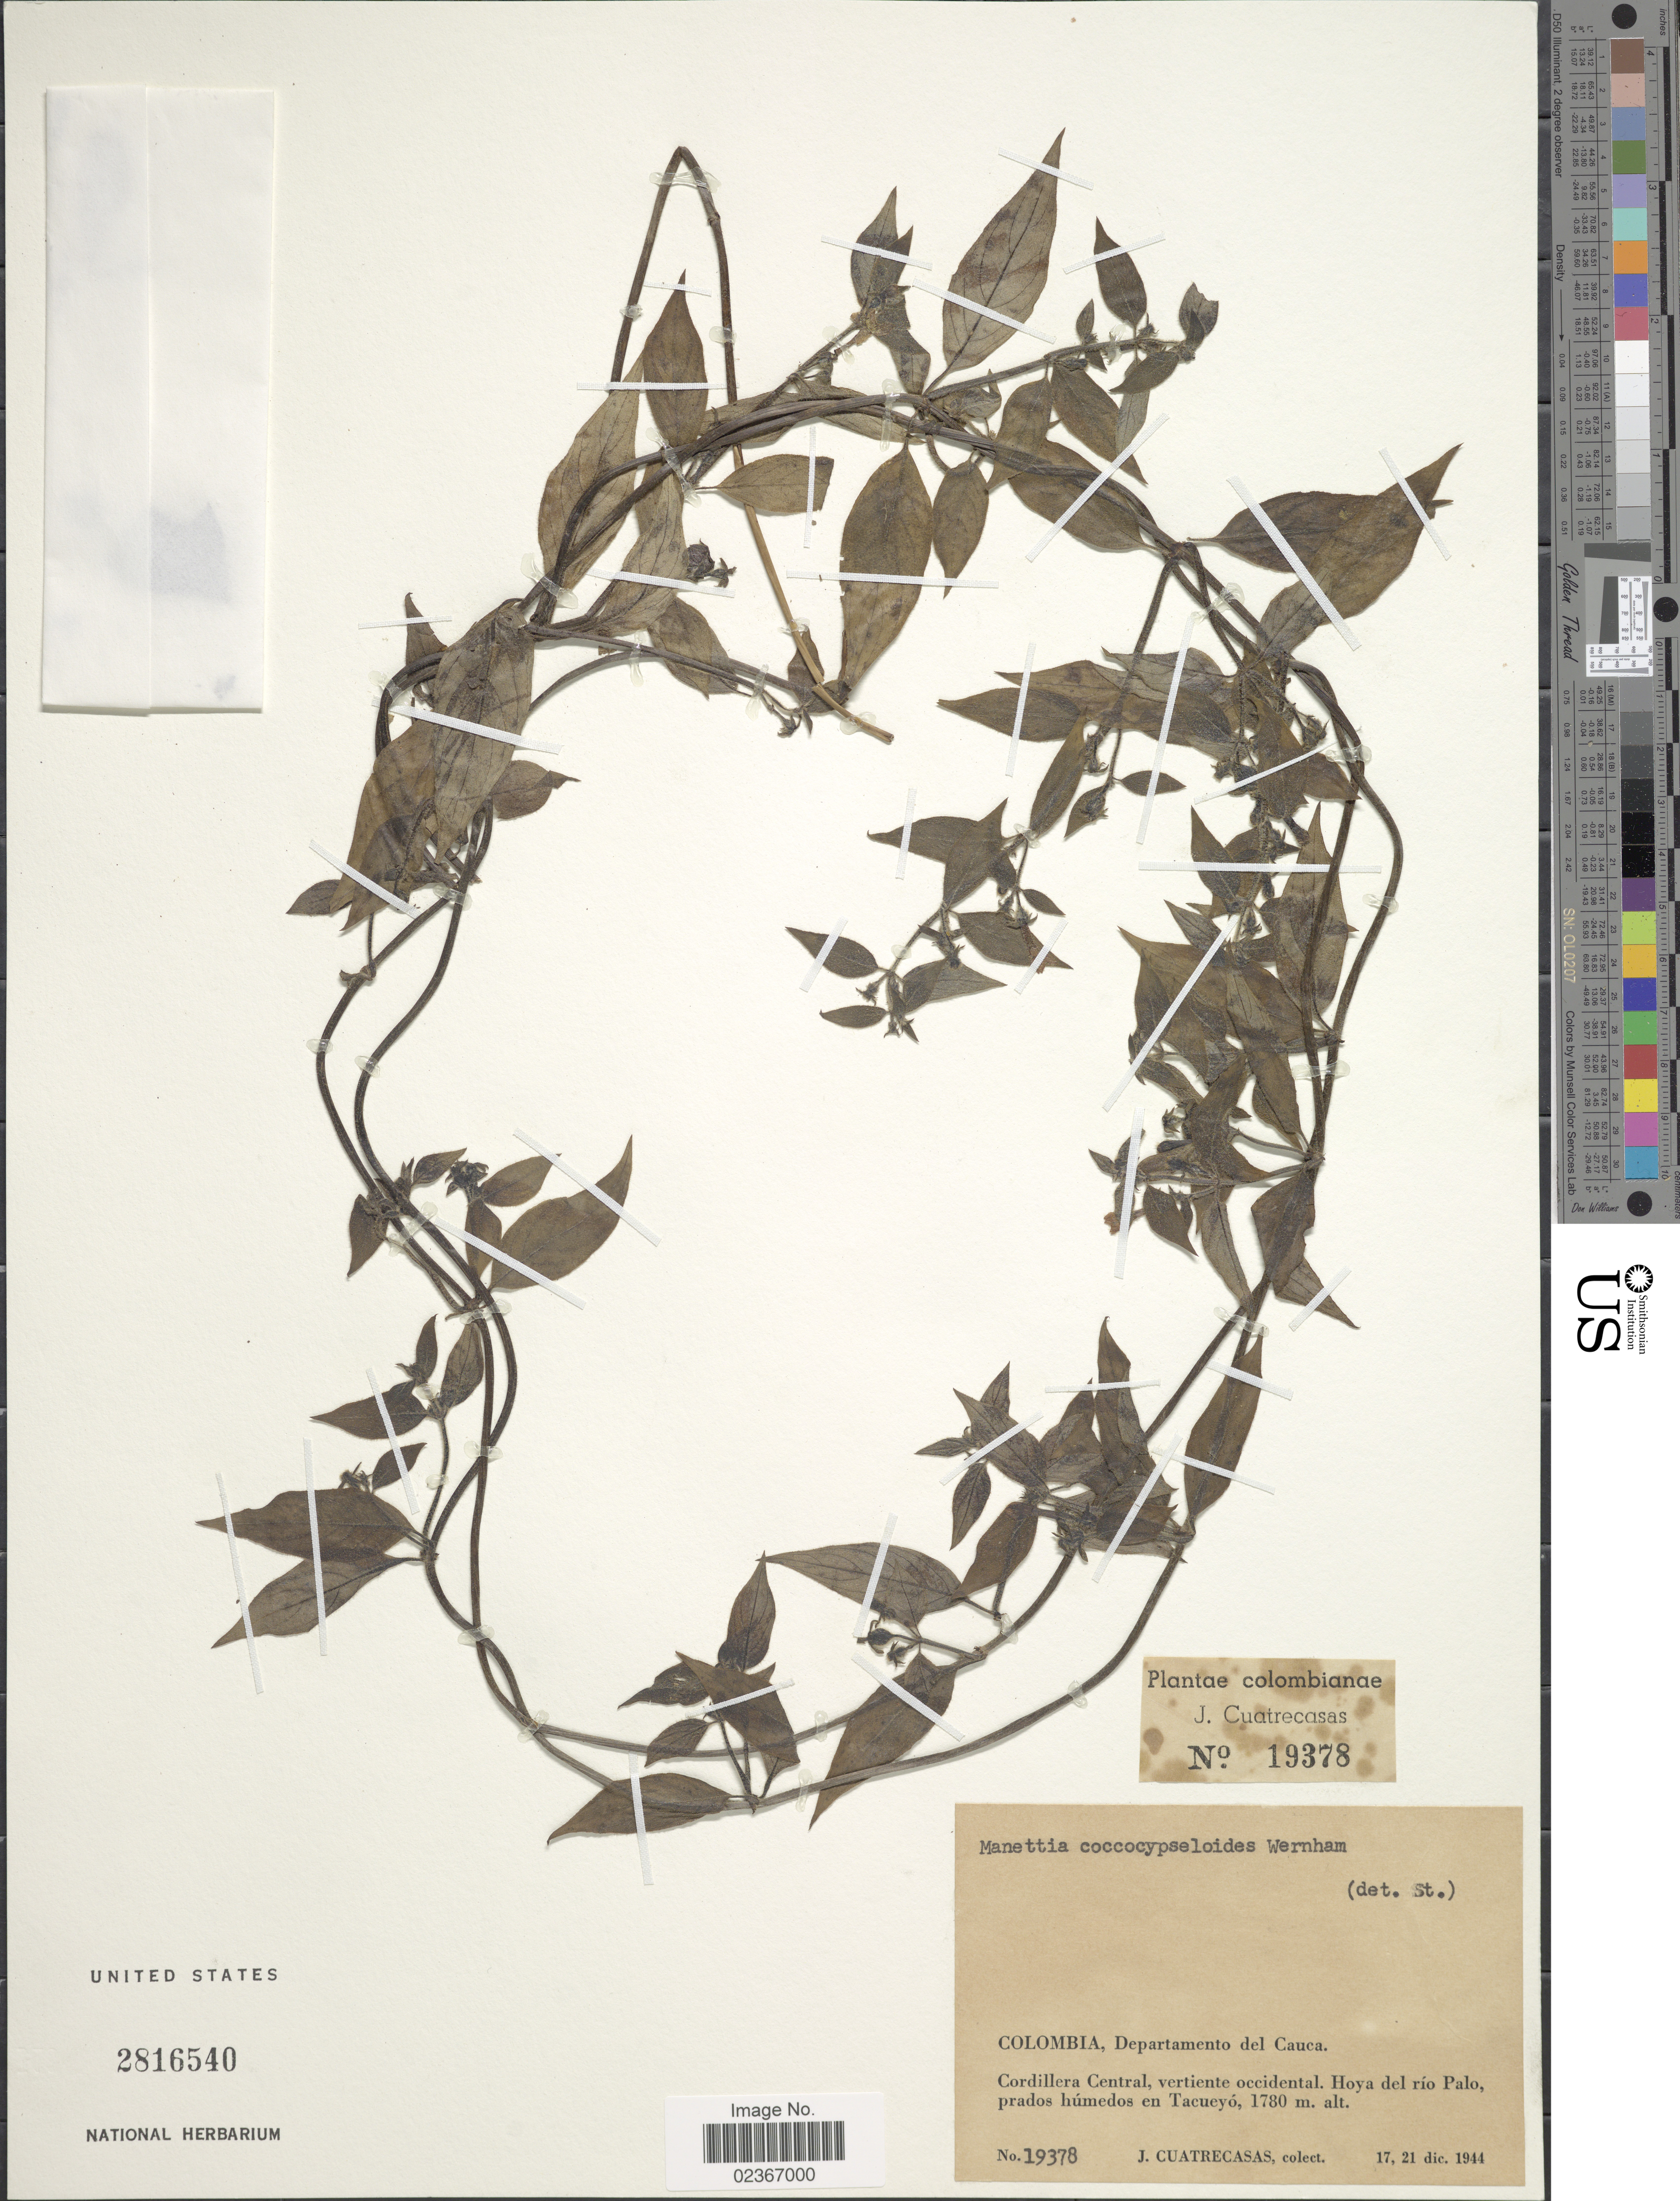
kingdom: Plantae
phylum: Tracheophyta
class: Magnoliopsida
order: Gentianales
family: Rubiaceae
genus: Manettia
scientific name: Manettia coccocypseloides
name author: Wernham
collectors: J. Cuatrecasas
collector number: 19378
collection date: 1944-12-17/1944-12-21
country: Colombia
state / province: Cauca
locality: Departamento del Cauca. Cordillera Central, vertiente occidental. Hoya del rio Palo, prados humedos en Tacueyo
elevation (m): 1780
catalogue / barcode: US 2816540